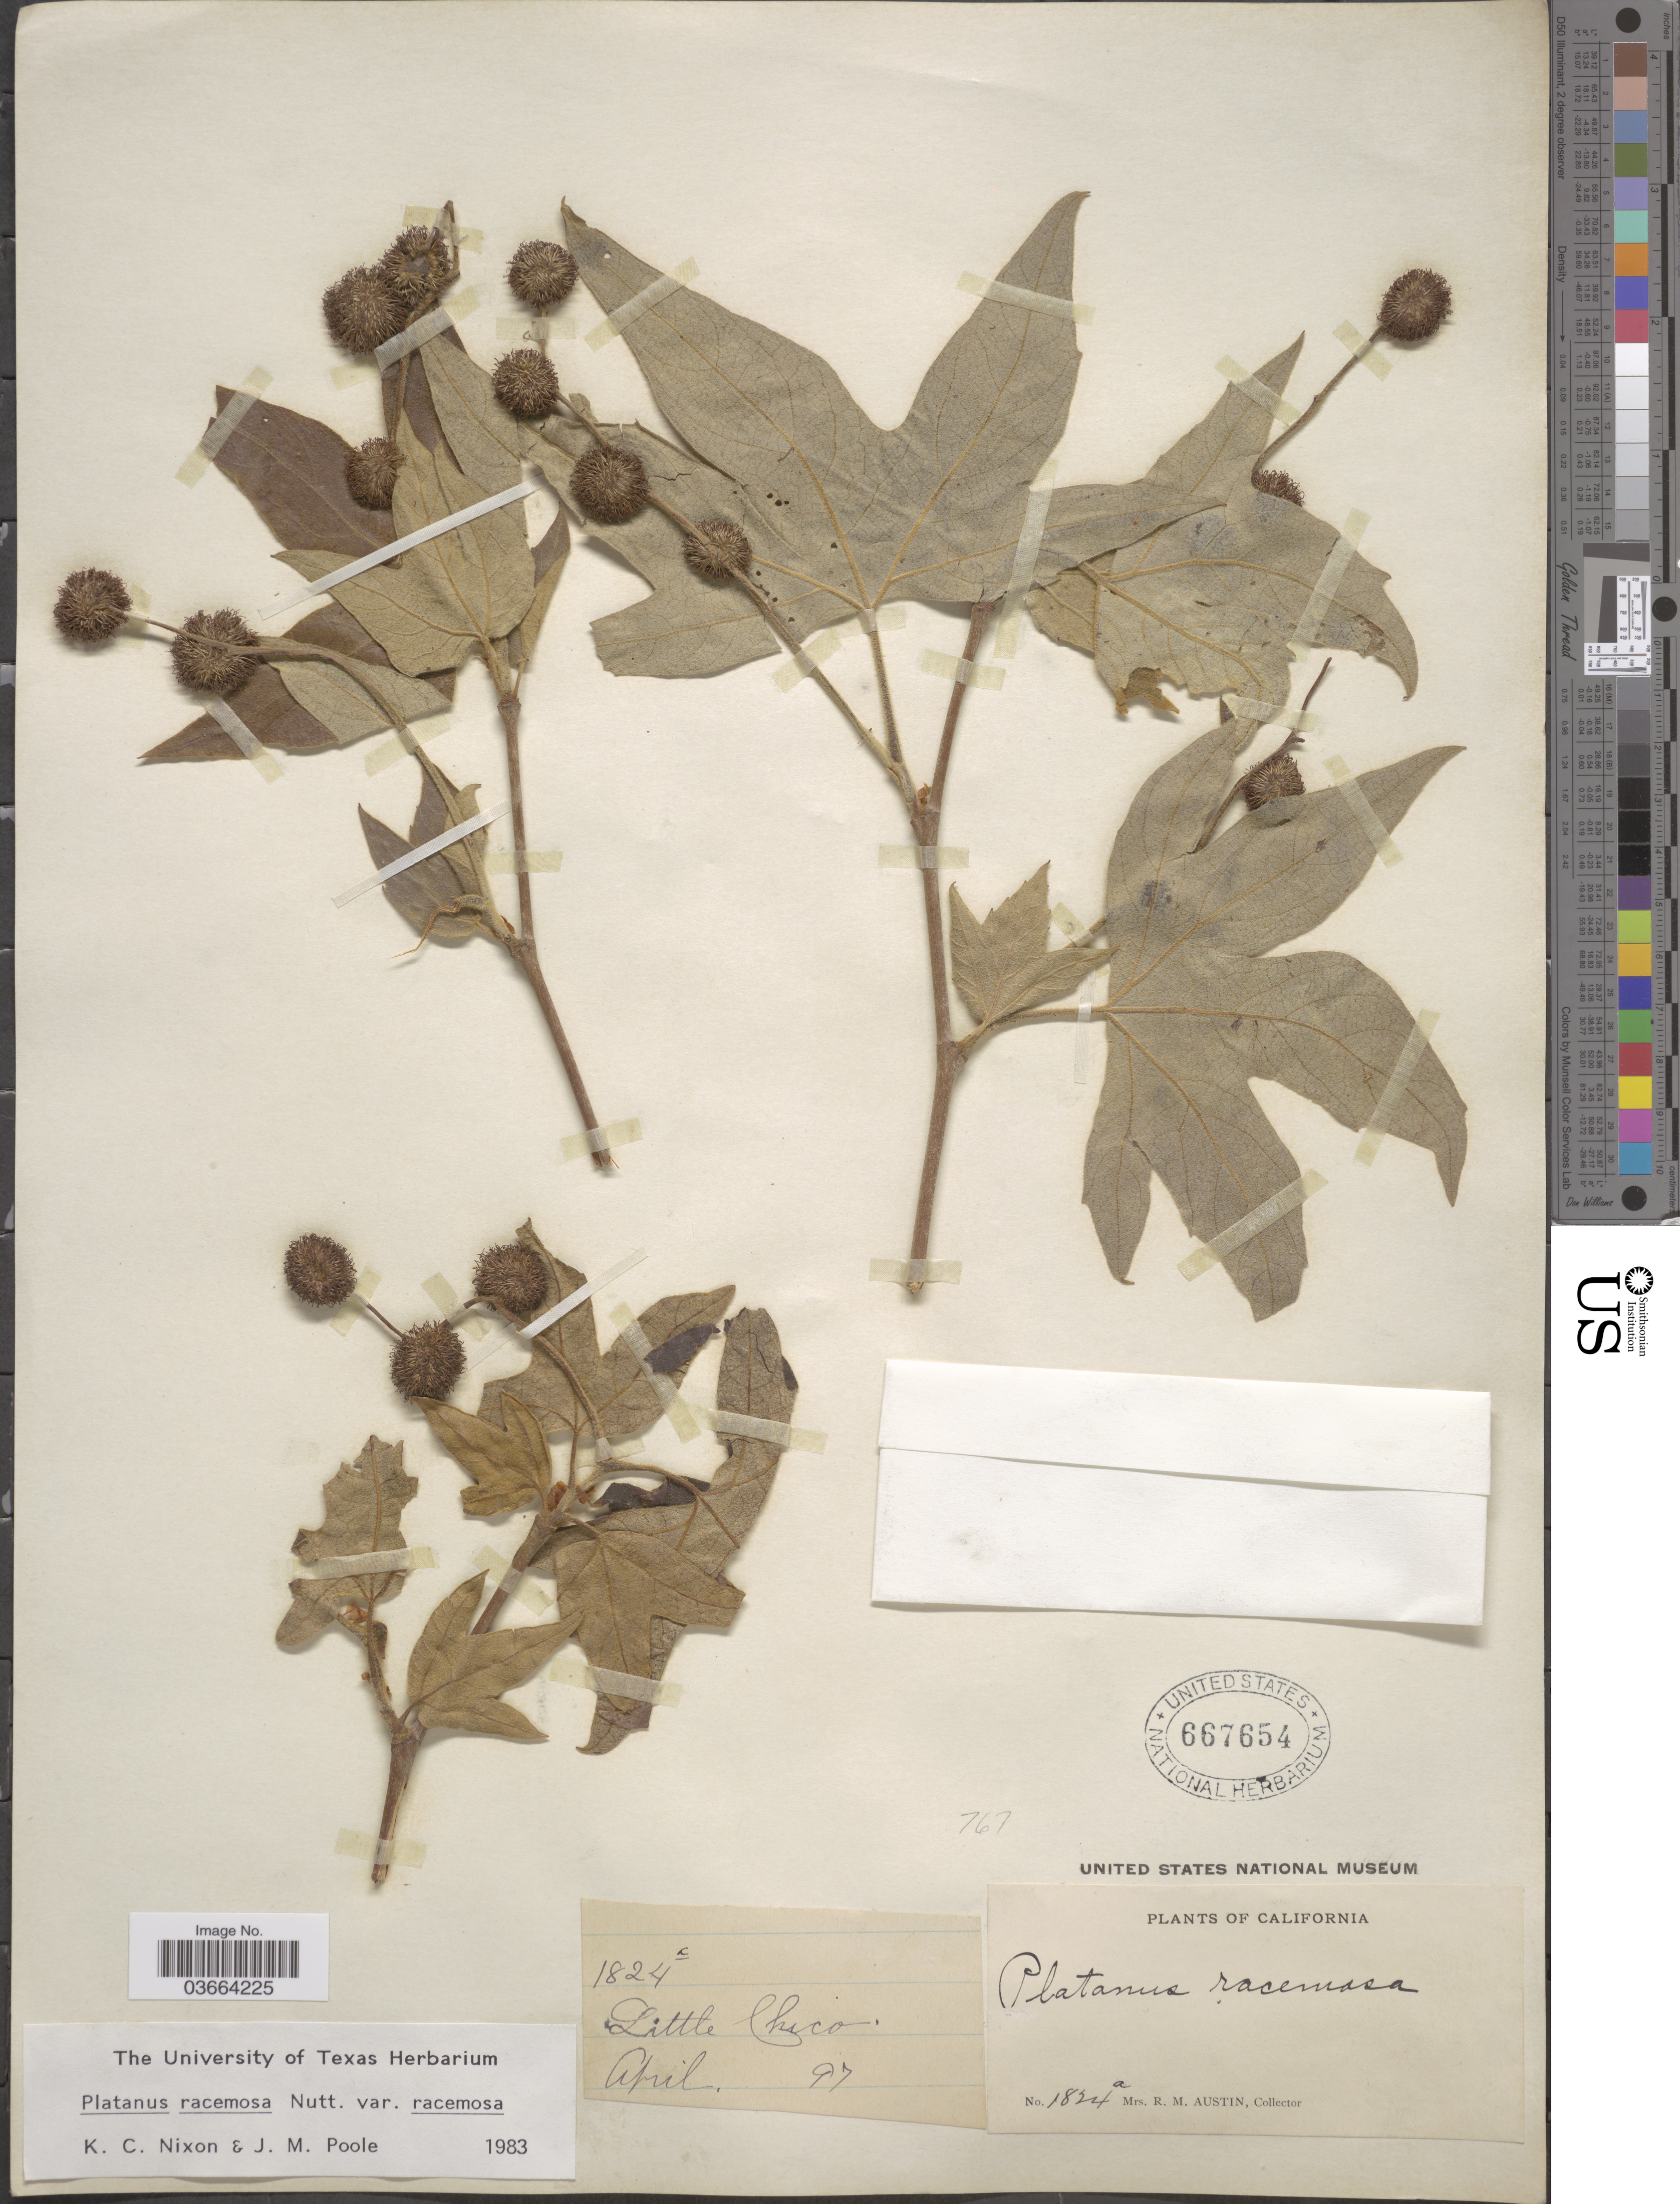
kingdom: Plantae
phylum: Tracheophyta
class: Magnoliopsida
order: Proteales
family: Platanaceae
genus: Platanus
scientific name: Platanus racemosa var. racemosa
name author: Nutt.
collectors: R. Austin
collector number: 1824a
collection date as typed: Transcribed d/m/y: /4/97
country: United States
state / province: California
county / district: Butte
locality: Little Chico.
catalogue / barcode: US 667654